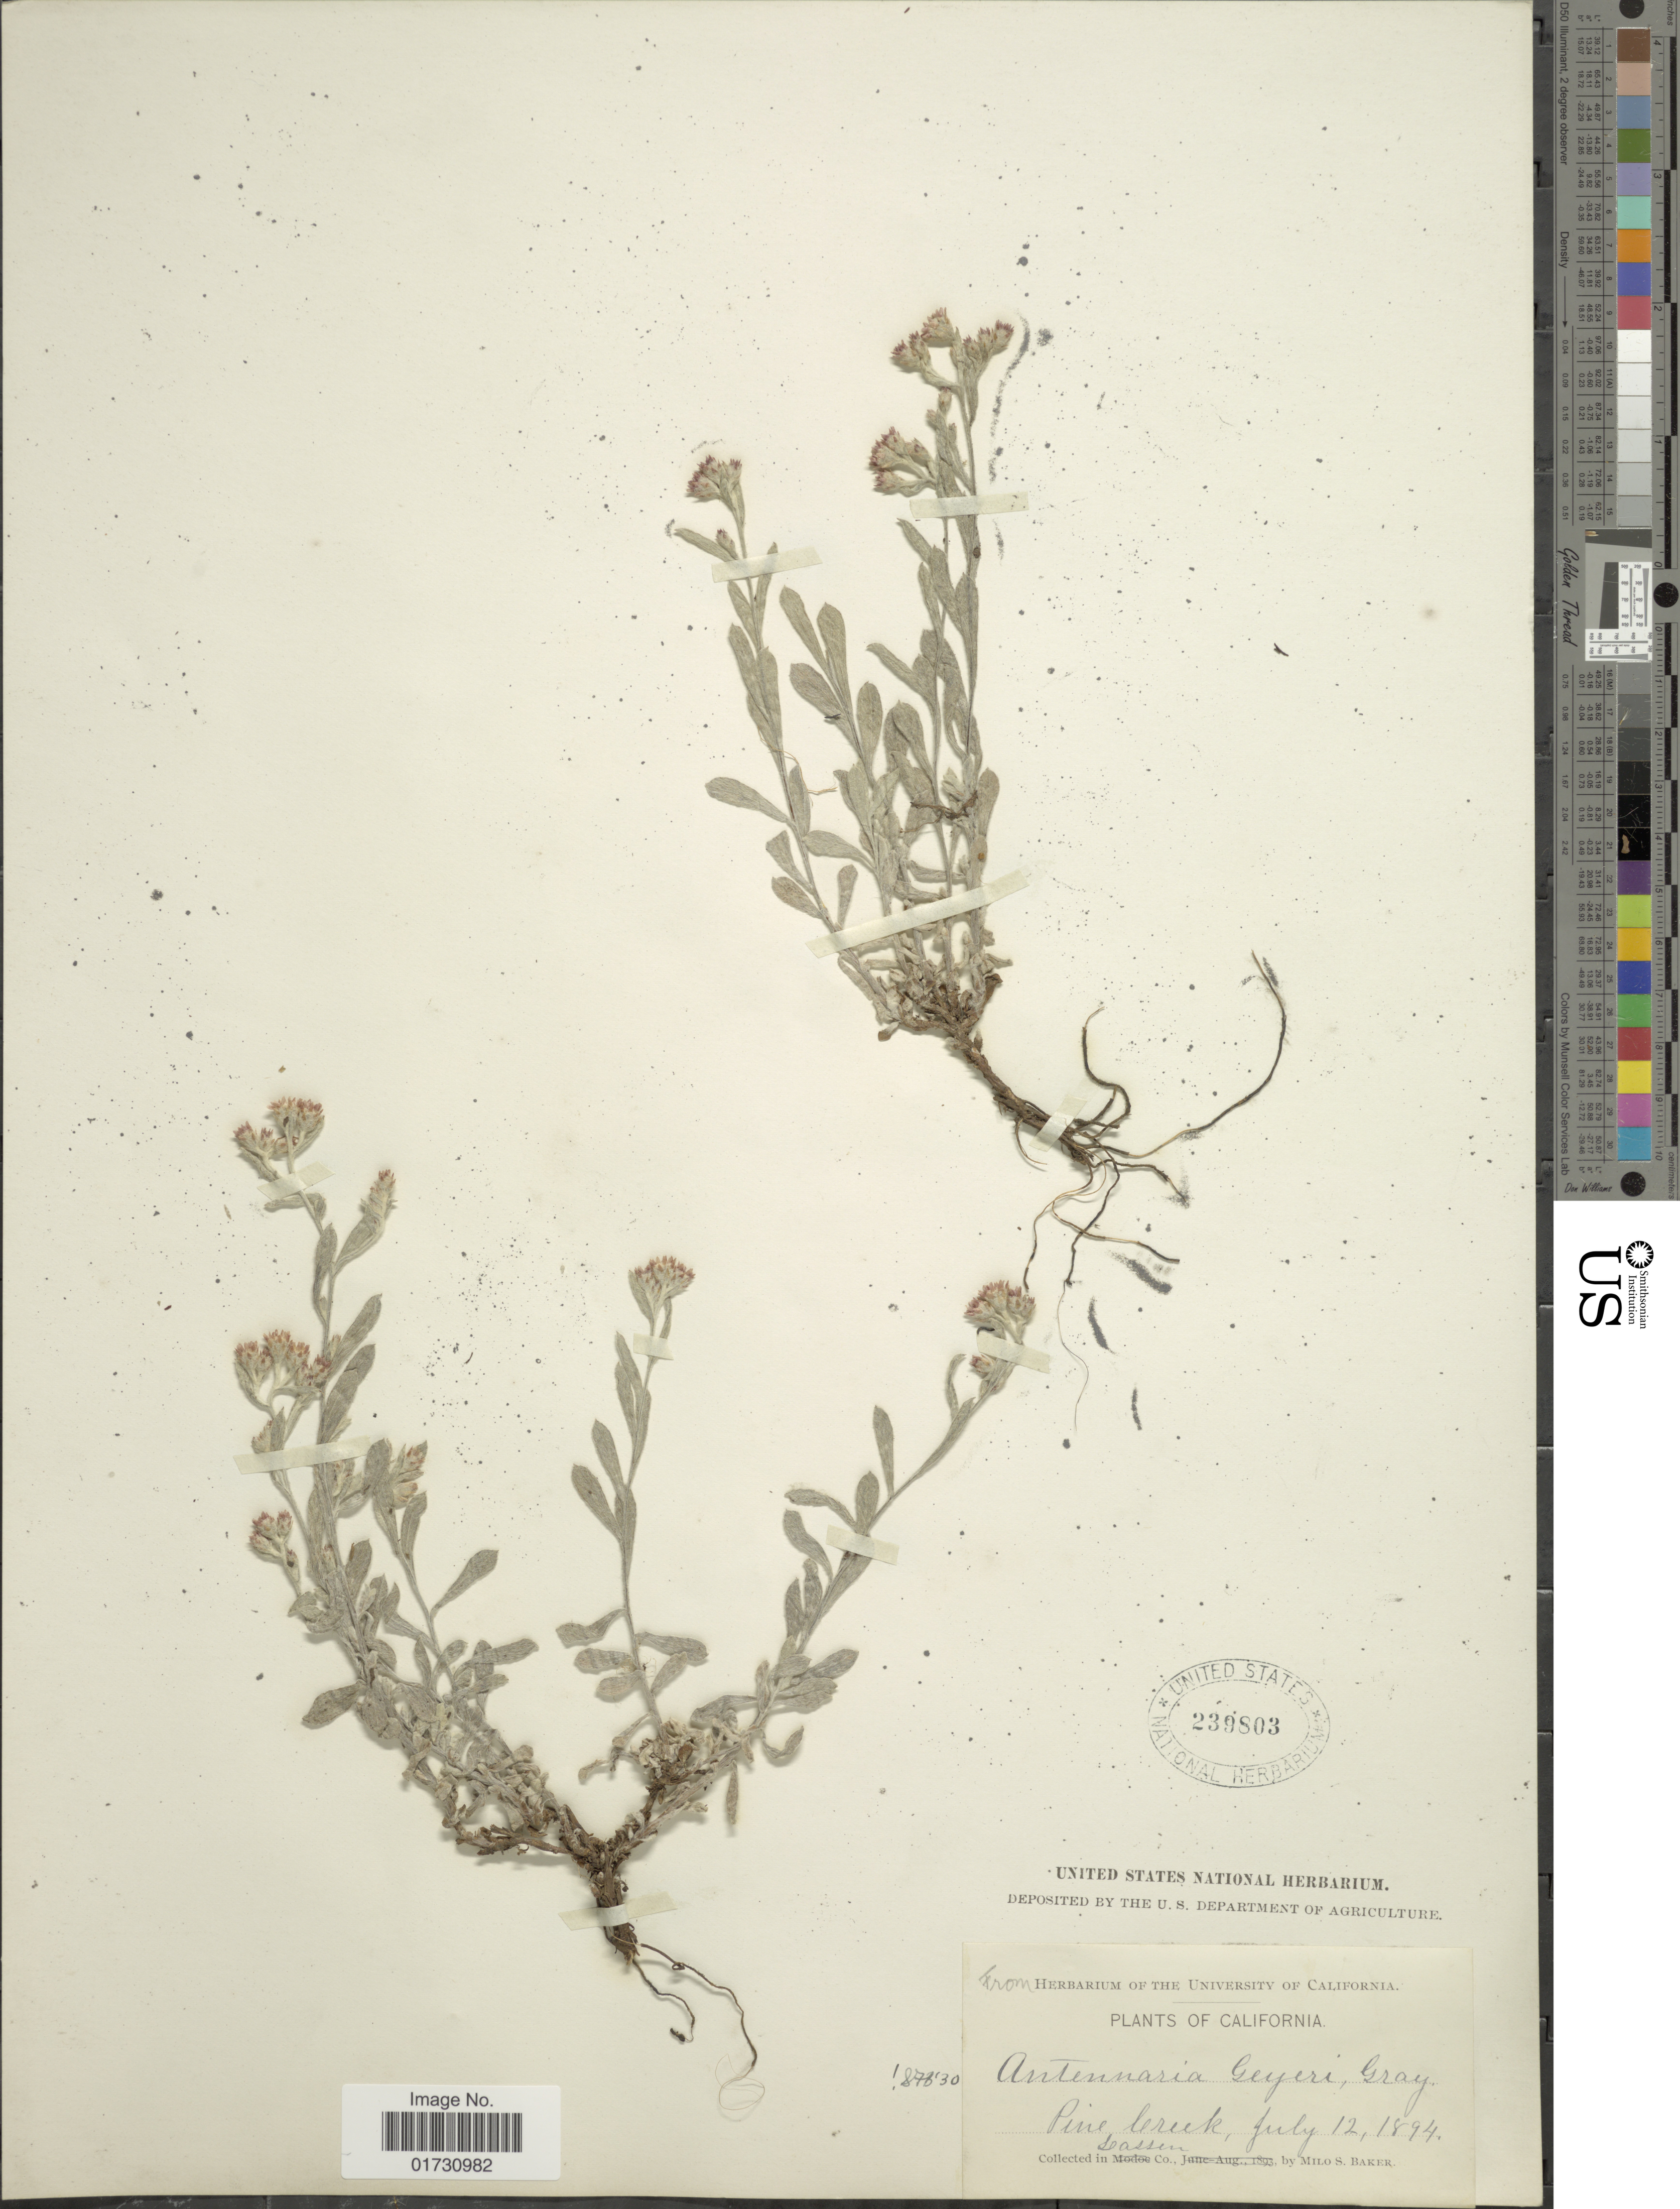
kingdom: Plantae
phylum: Tracheophyta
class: Magnoliopsida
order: Asterales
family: Asteraceae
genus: Antennaria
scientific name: Antennaria geyeri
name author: A. Gray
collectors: M. S. Baker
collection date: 1894-07-12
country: United States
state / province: California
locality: Pine Creek, Lassens Co.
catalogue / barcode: US 239803